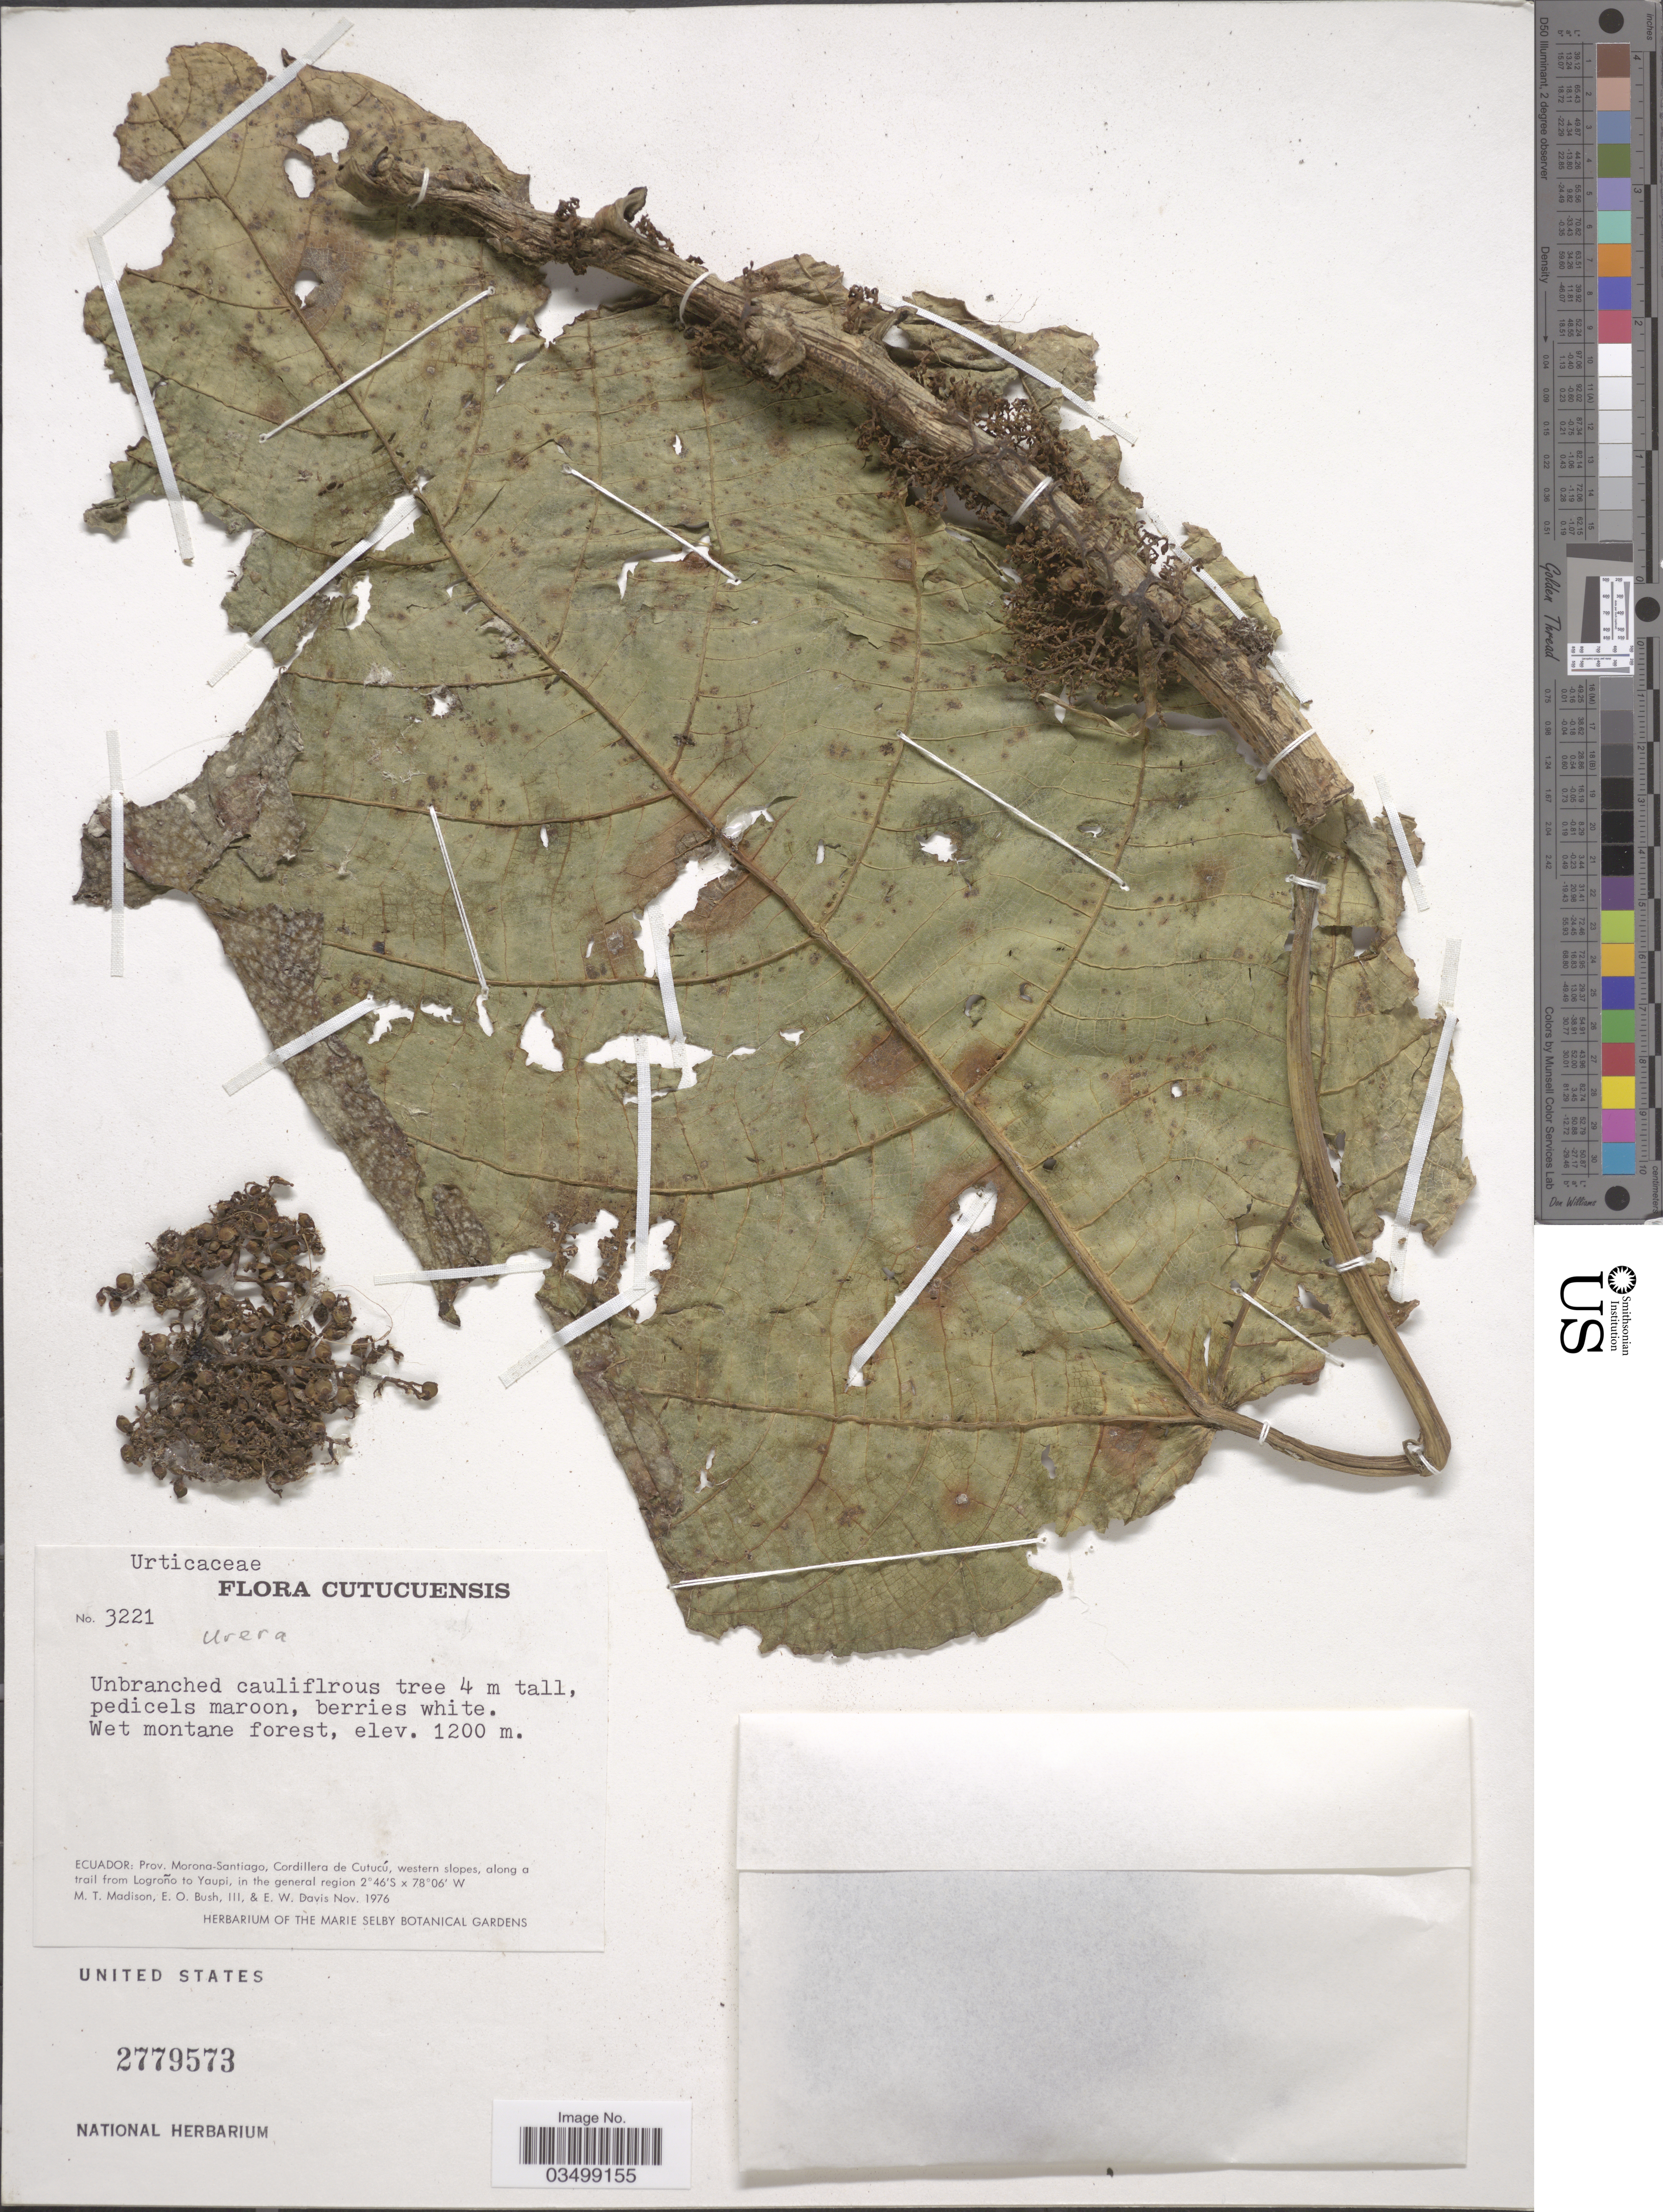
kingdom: Plantae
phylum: Tracheophyta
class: Magnoliopsida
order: Rosales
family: Urticaceae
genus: Urera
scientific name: Urera sp.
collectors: M. T. Madison, E. O. Bush & E. W. Davis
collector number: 3221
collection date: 1976-11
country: Ecuador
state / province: Morona-Santiago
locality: Cordillera de Cutucú, western slopes, along a trail from Logroño to Yaupi, in the general region.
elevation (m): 1200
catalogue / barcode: US 2779573